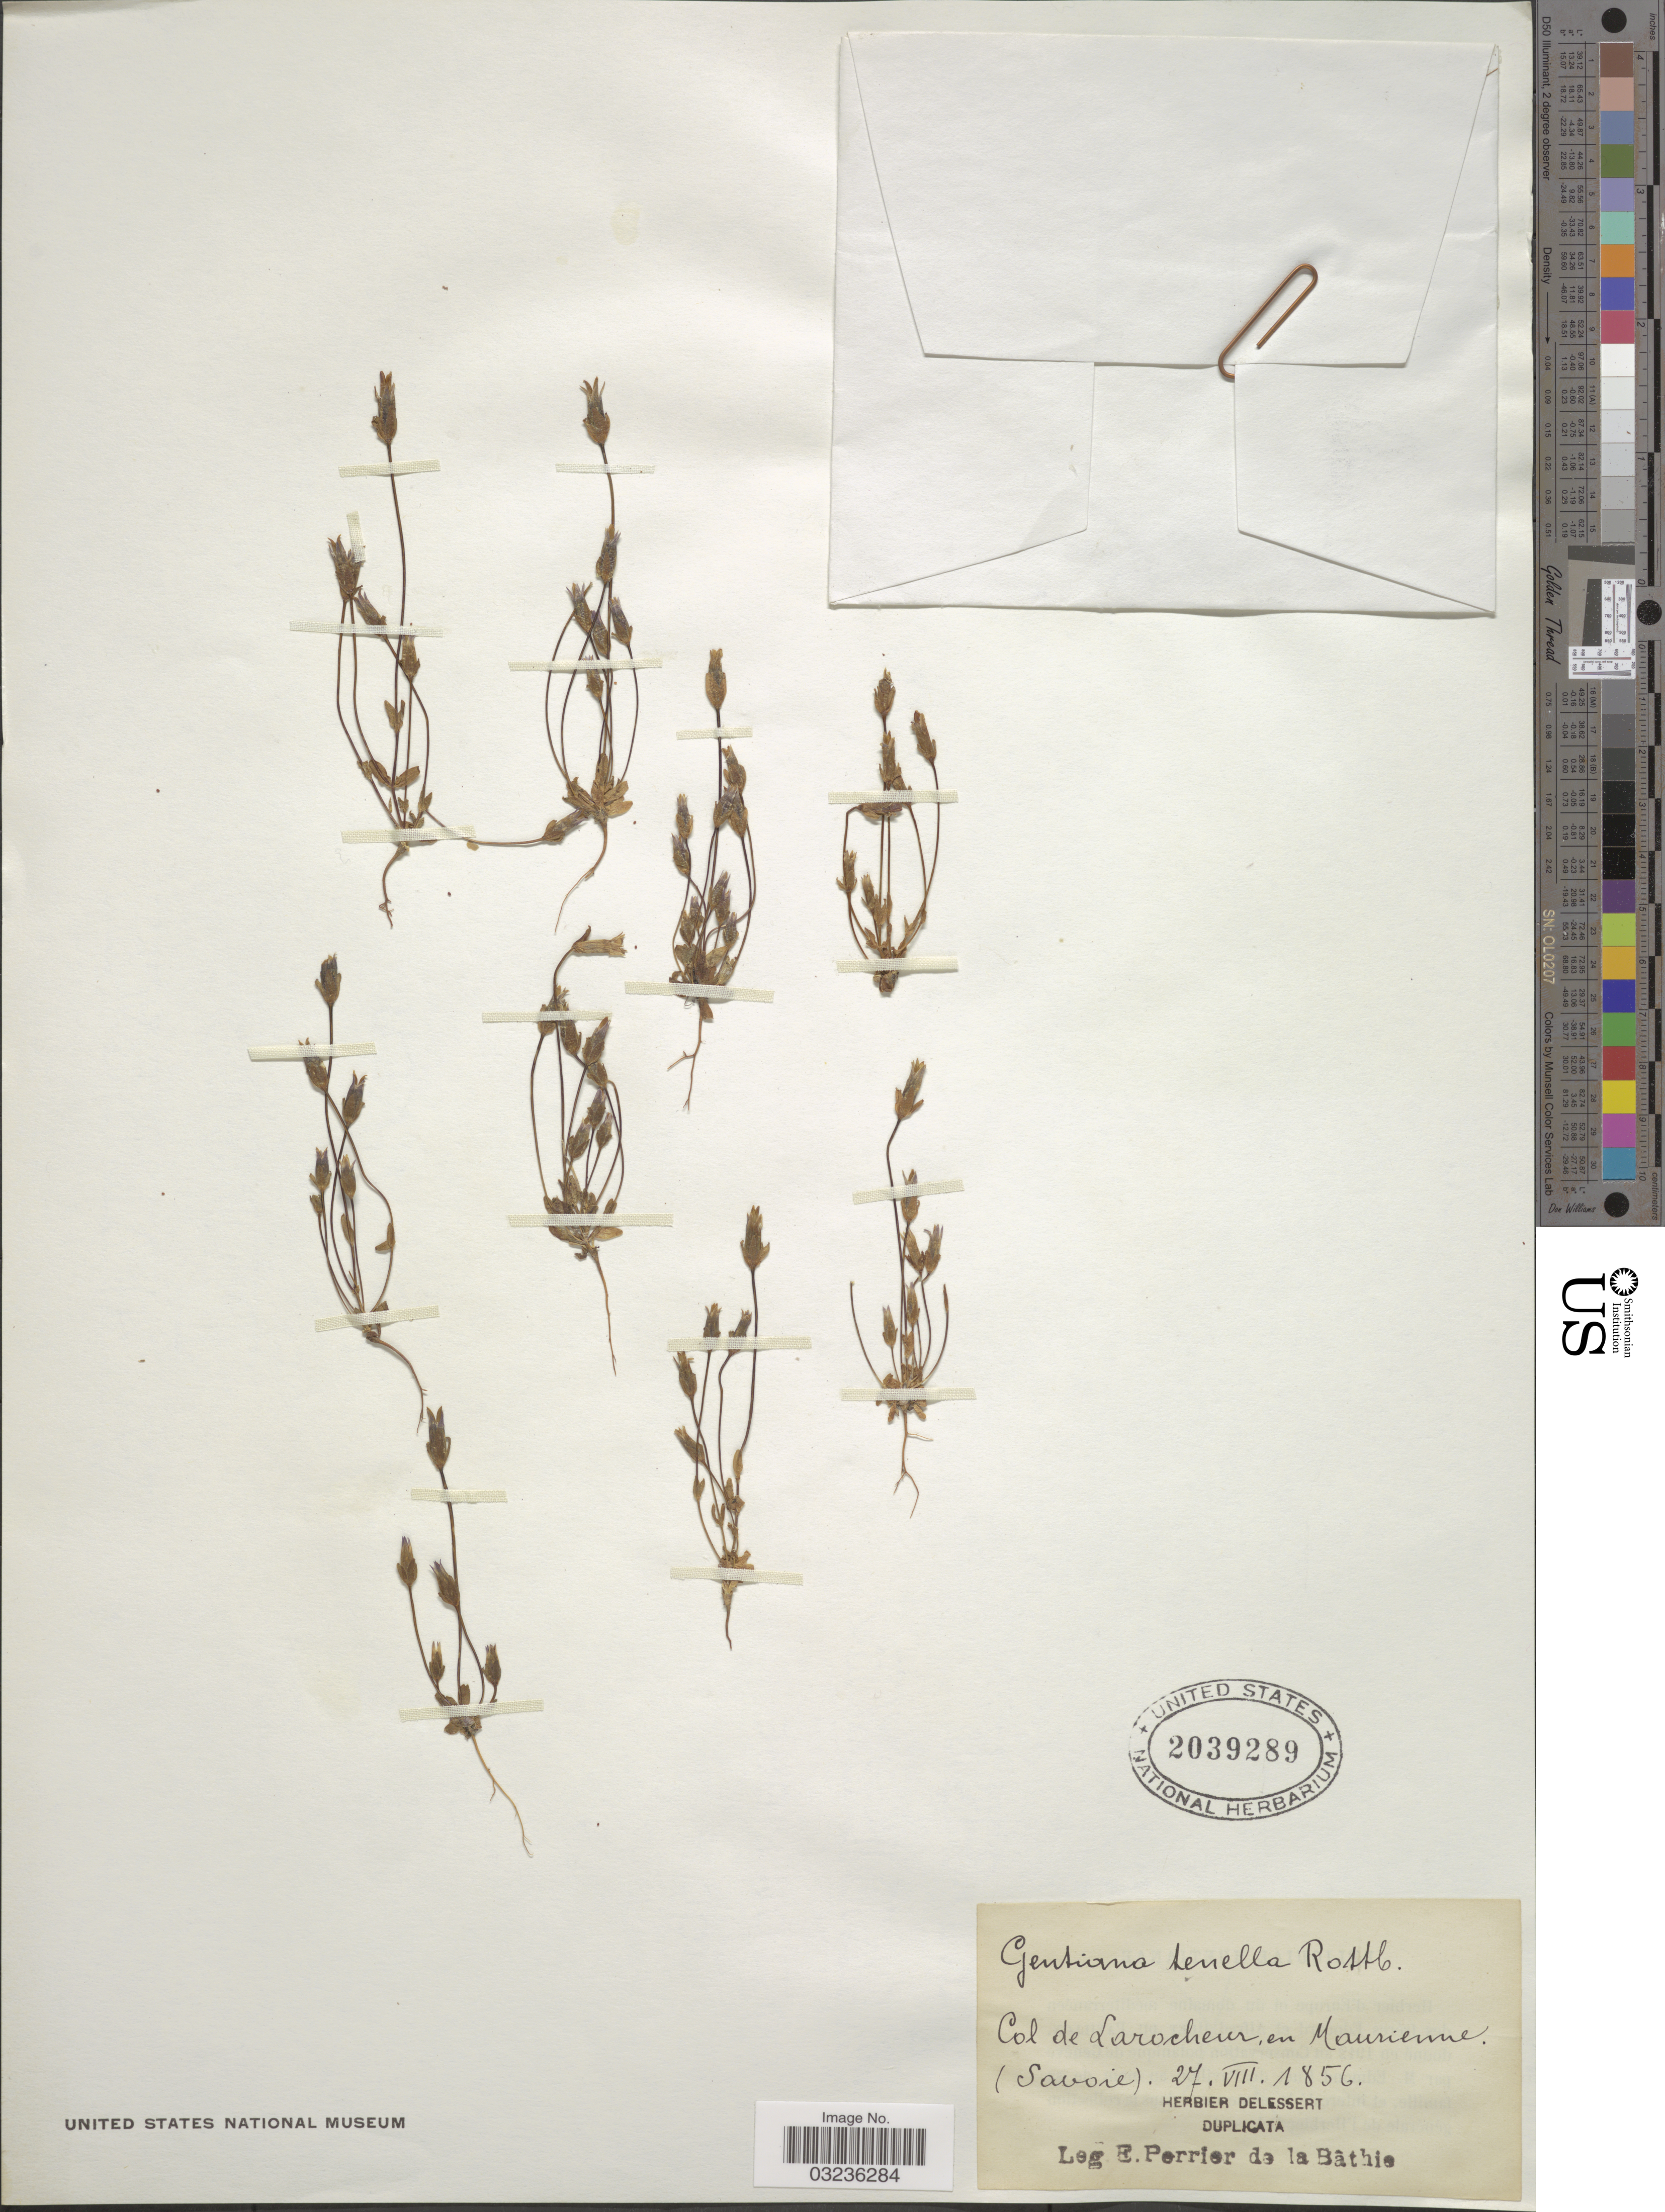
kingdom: Plantae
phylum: Tracheophyta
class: Magnoliopsida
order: Gentianales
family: Gentianaceae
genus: Gentiana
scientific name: Gentiana tenella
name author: Rottb.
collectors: E. Perrier de la Bâthie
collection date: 1856-08-27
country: France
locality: Col de Larocheur, en Maurienne. (Savoie).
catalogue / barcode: US 2039289